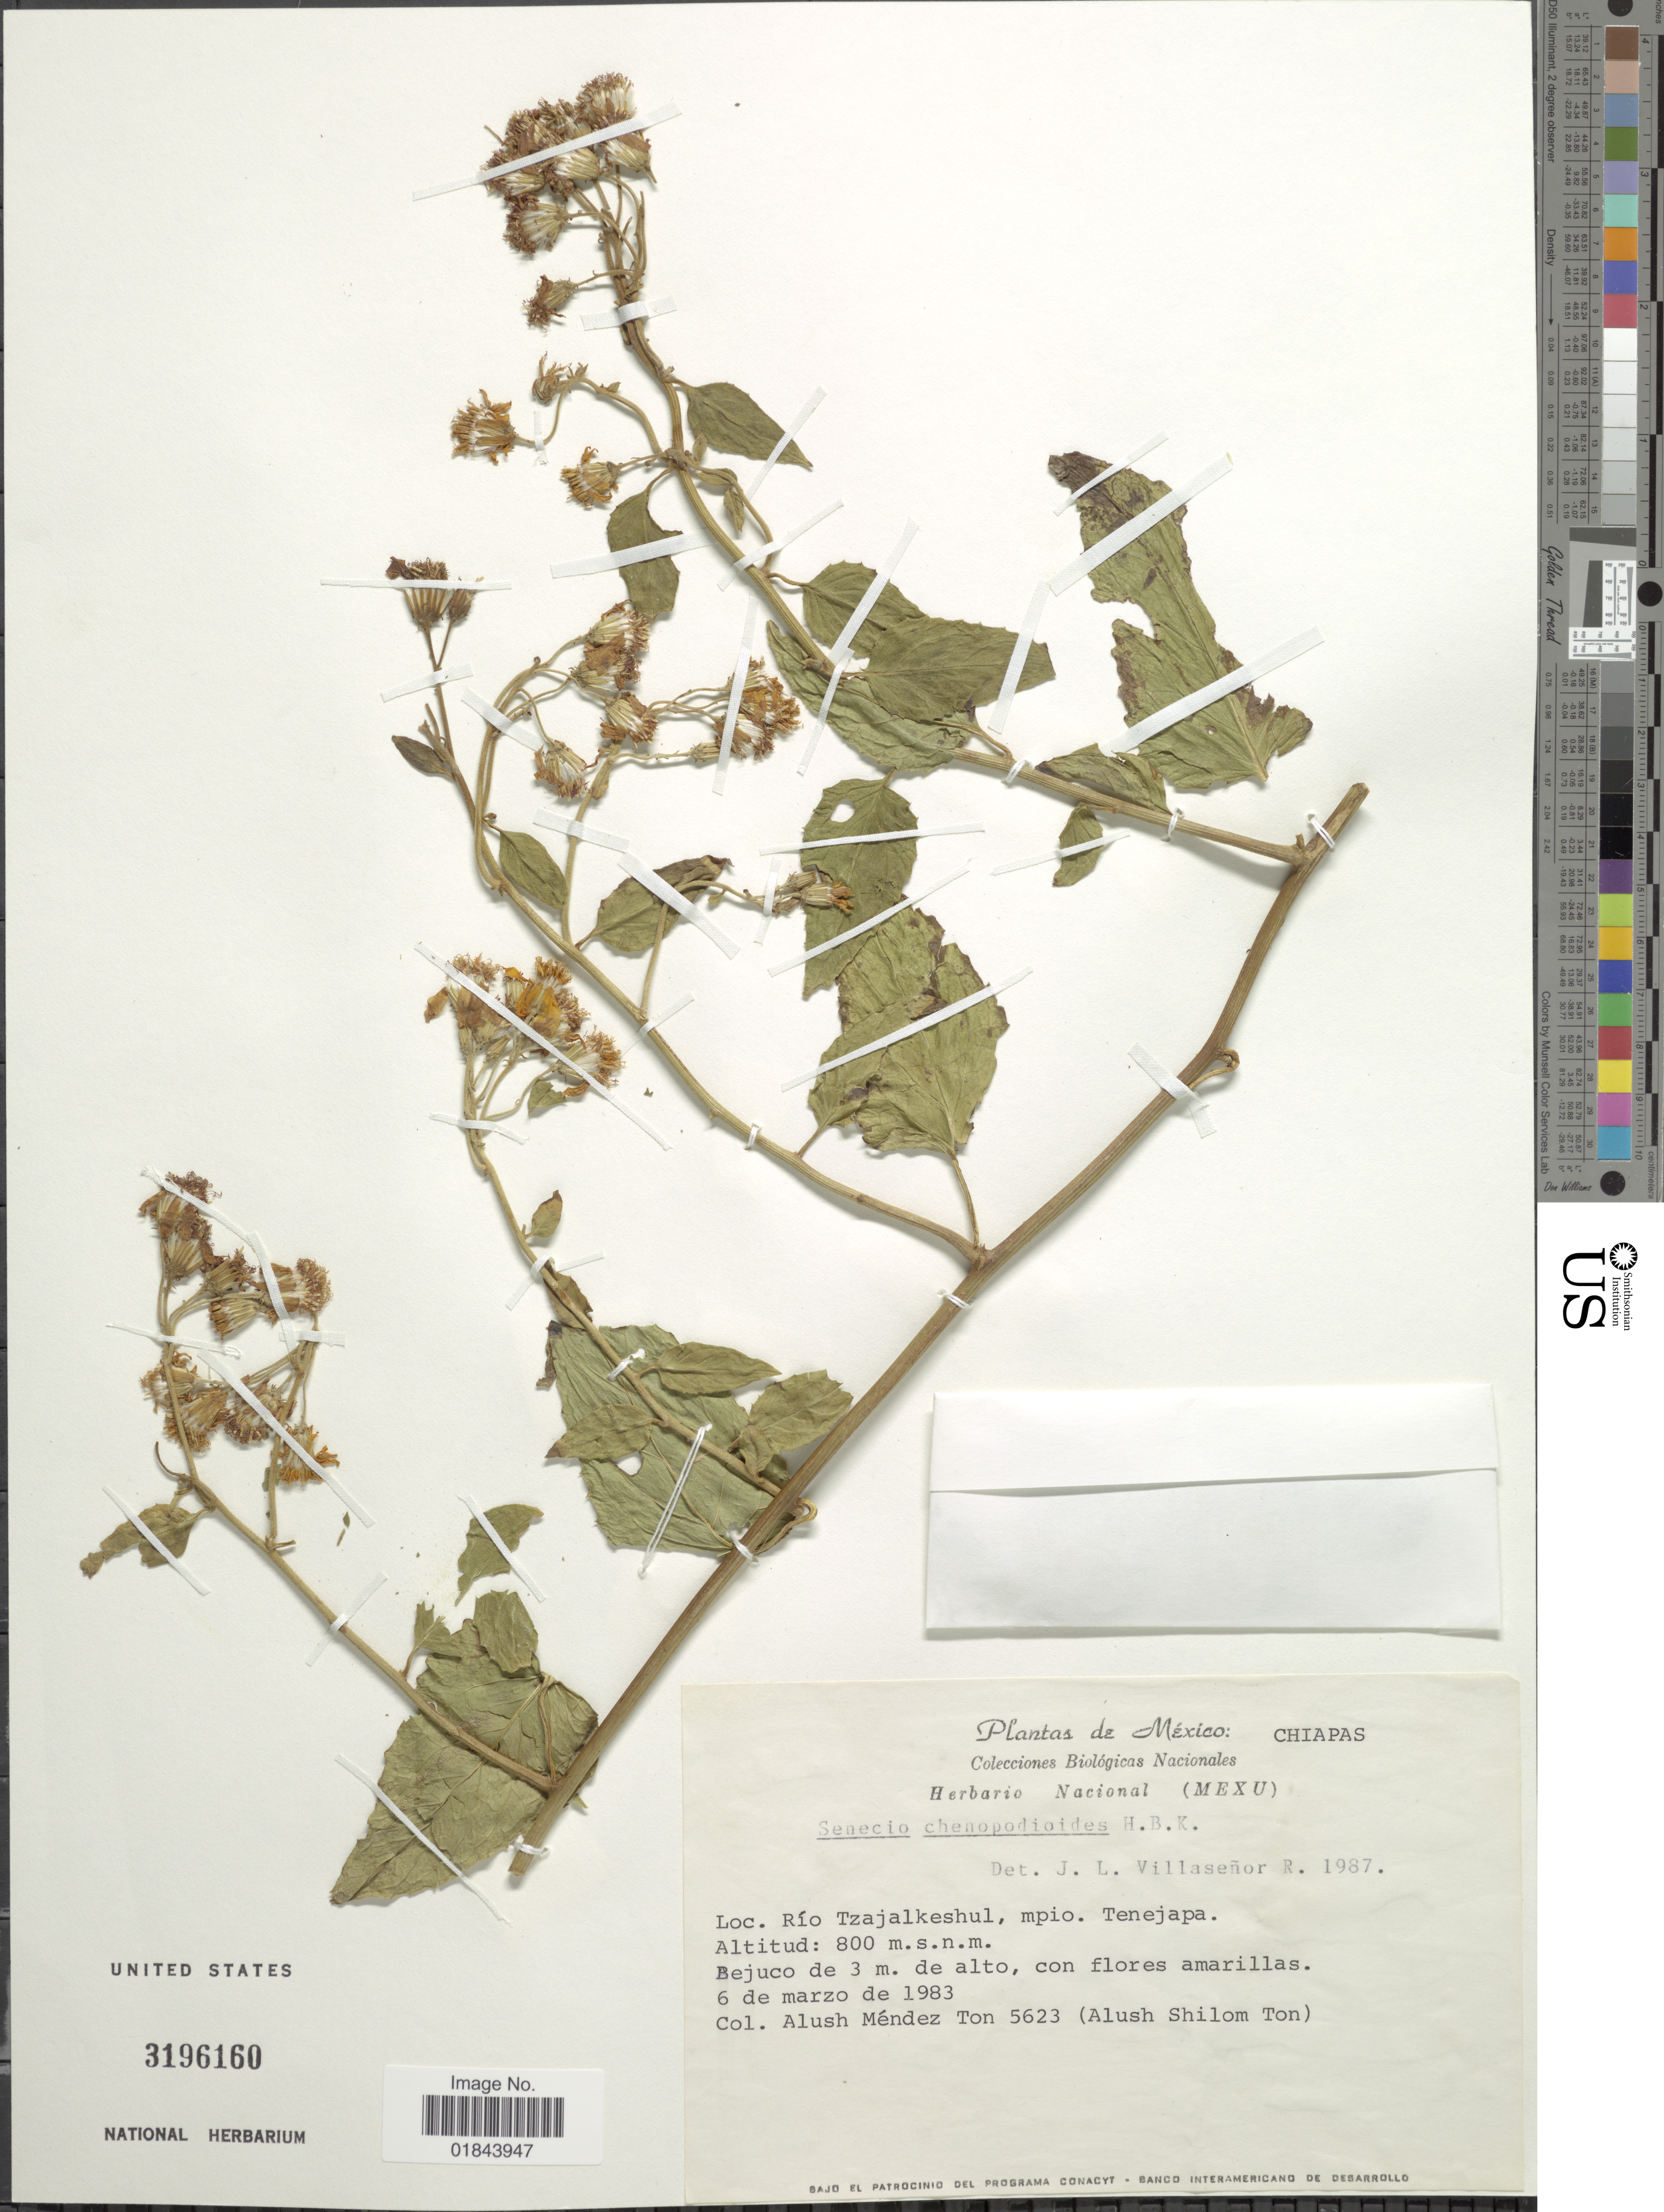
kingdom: Plantae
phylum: Tracheophyta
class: Magnoliopsida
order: Asterales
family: Asteraceae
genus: Pseudogynoxys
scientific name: Pseudogynoxys haenkei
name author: (DC.) Cabrera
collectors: A. S. Ton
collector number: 5623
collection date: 1983-03-06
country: Mexico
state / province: Chiapas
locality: Río Tzajalkeshul, mpio Tenejapa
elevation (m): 800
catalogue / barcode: US 3196160